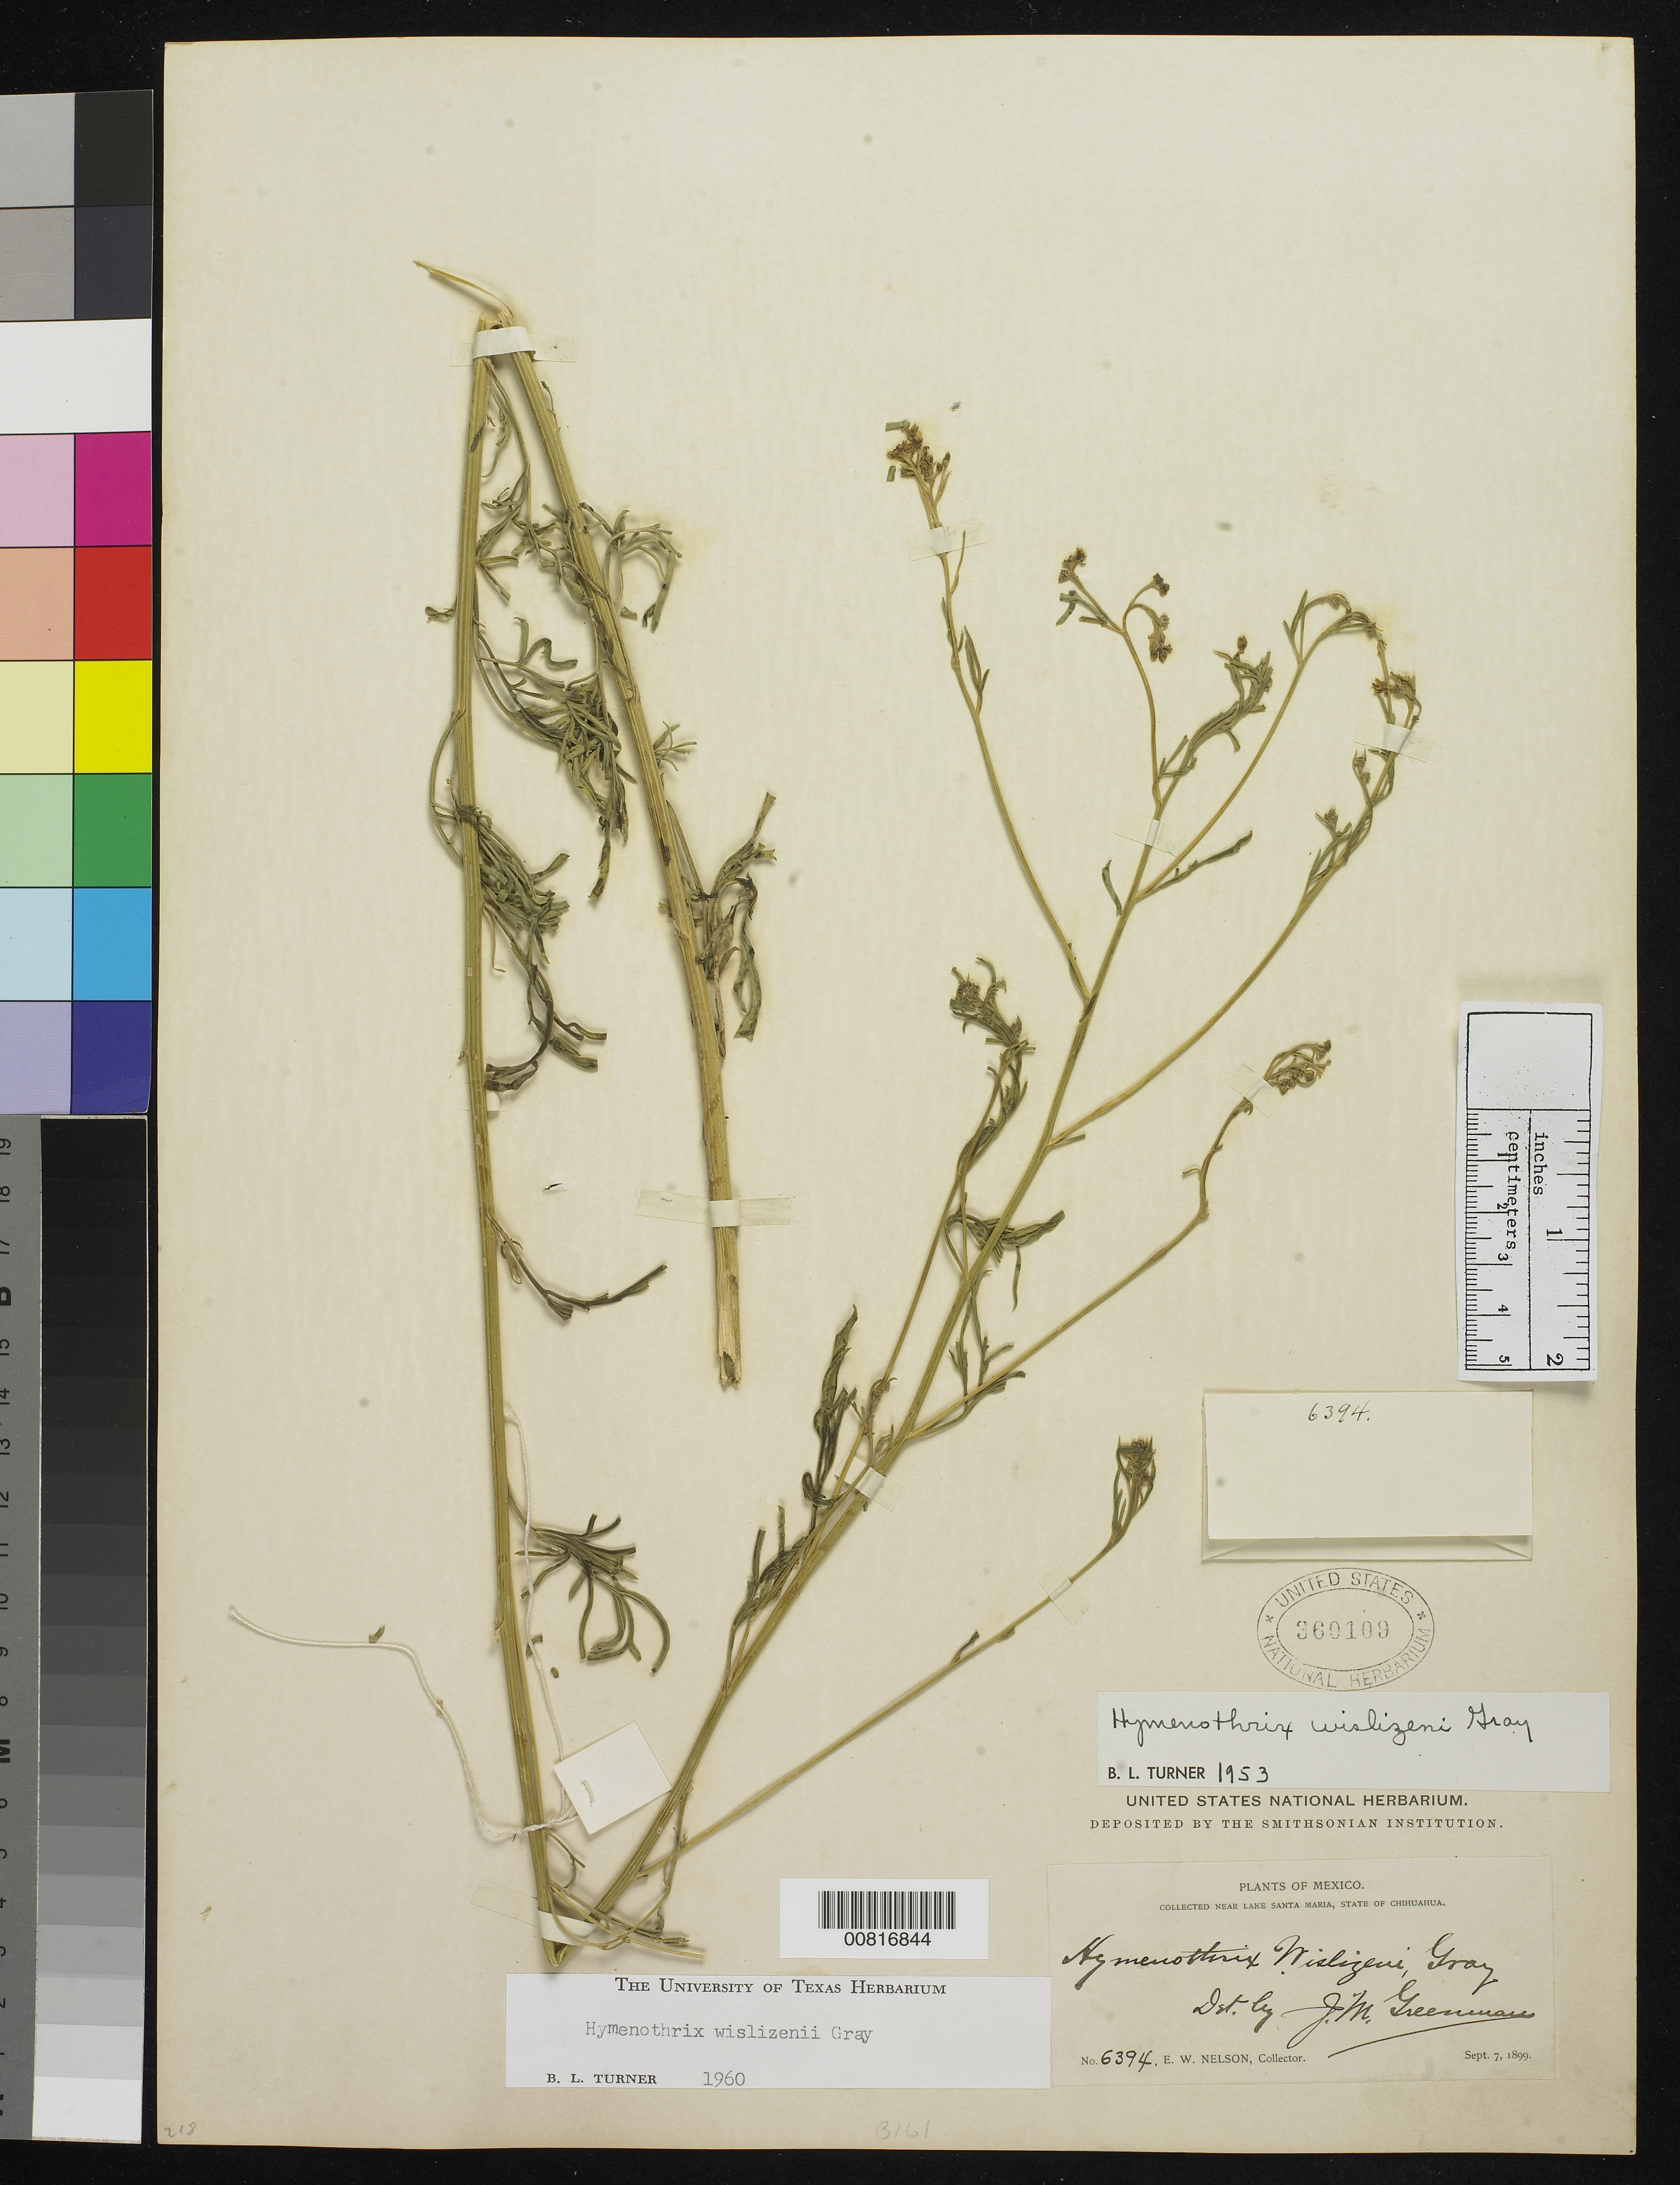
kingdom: Plantae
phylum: Tracheophyta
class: Magnoliopsida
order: Asterales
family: Asteraceae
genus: Hymenothrix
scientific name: Hymenothrix wislizenii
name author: A. Gray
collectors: E. W. Nelson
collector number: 6394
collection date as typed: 07 Sep 1899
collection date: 1899-09-07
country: Mexico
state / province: Chihuahua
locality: Near Lake Santa Maria, Chihuahua.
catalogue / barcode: US 360109